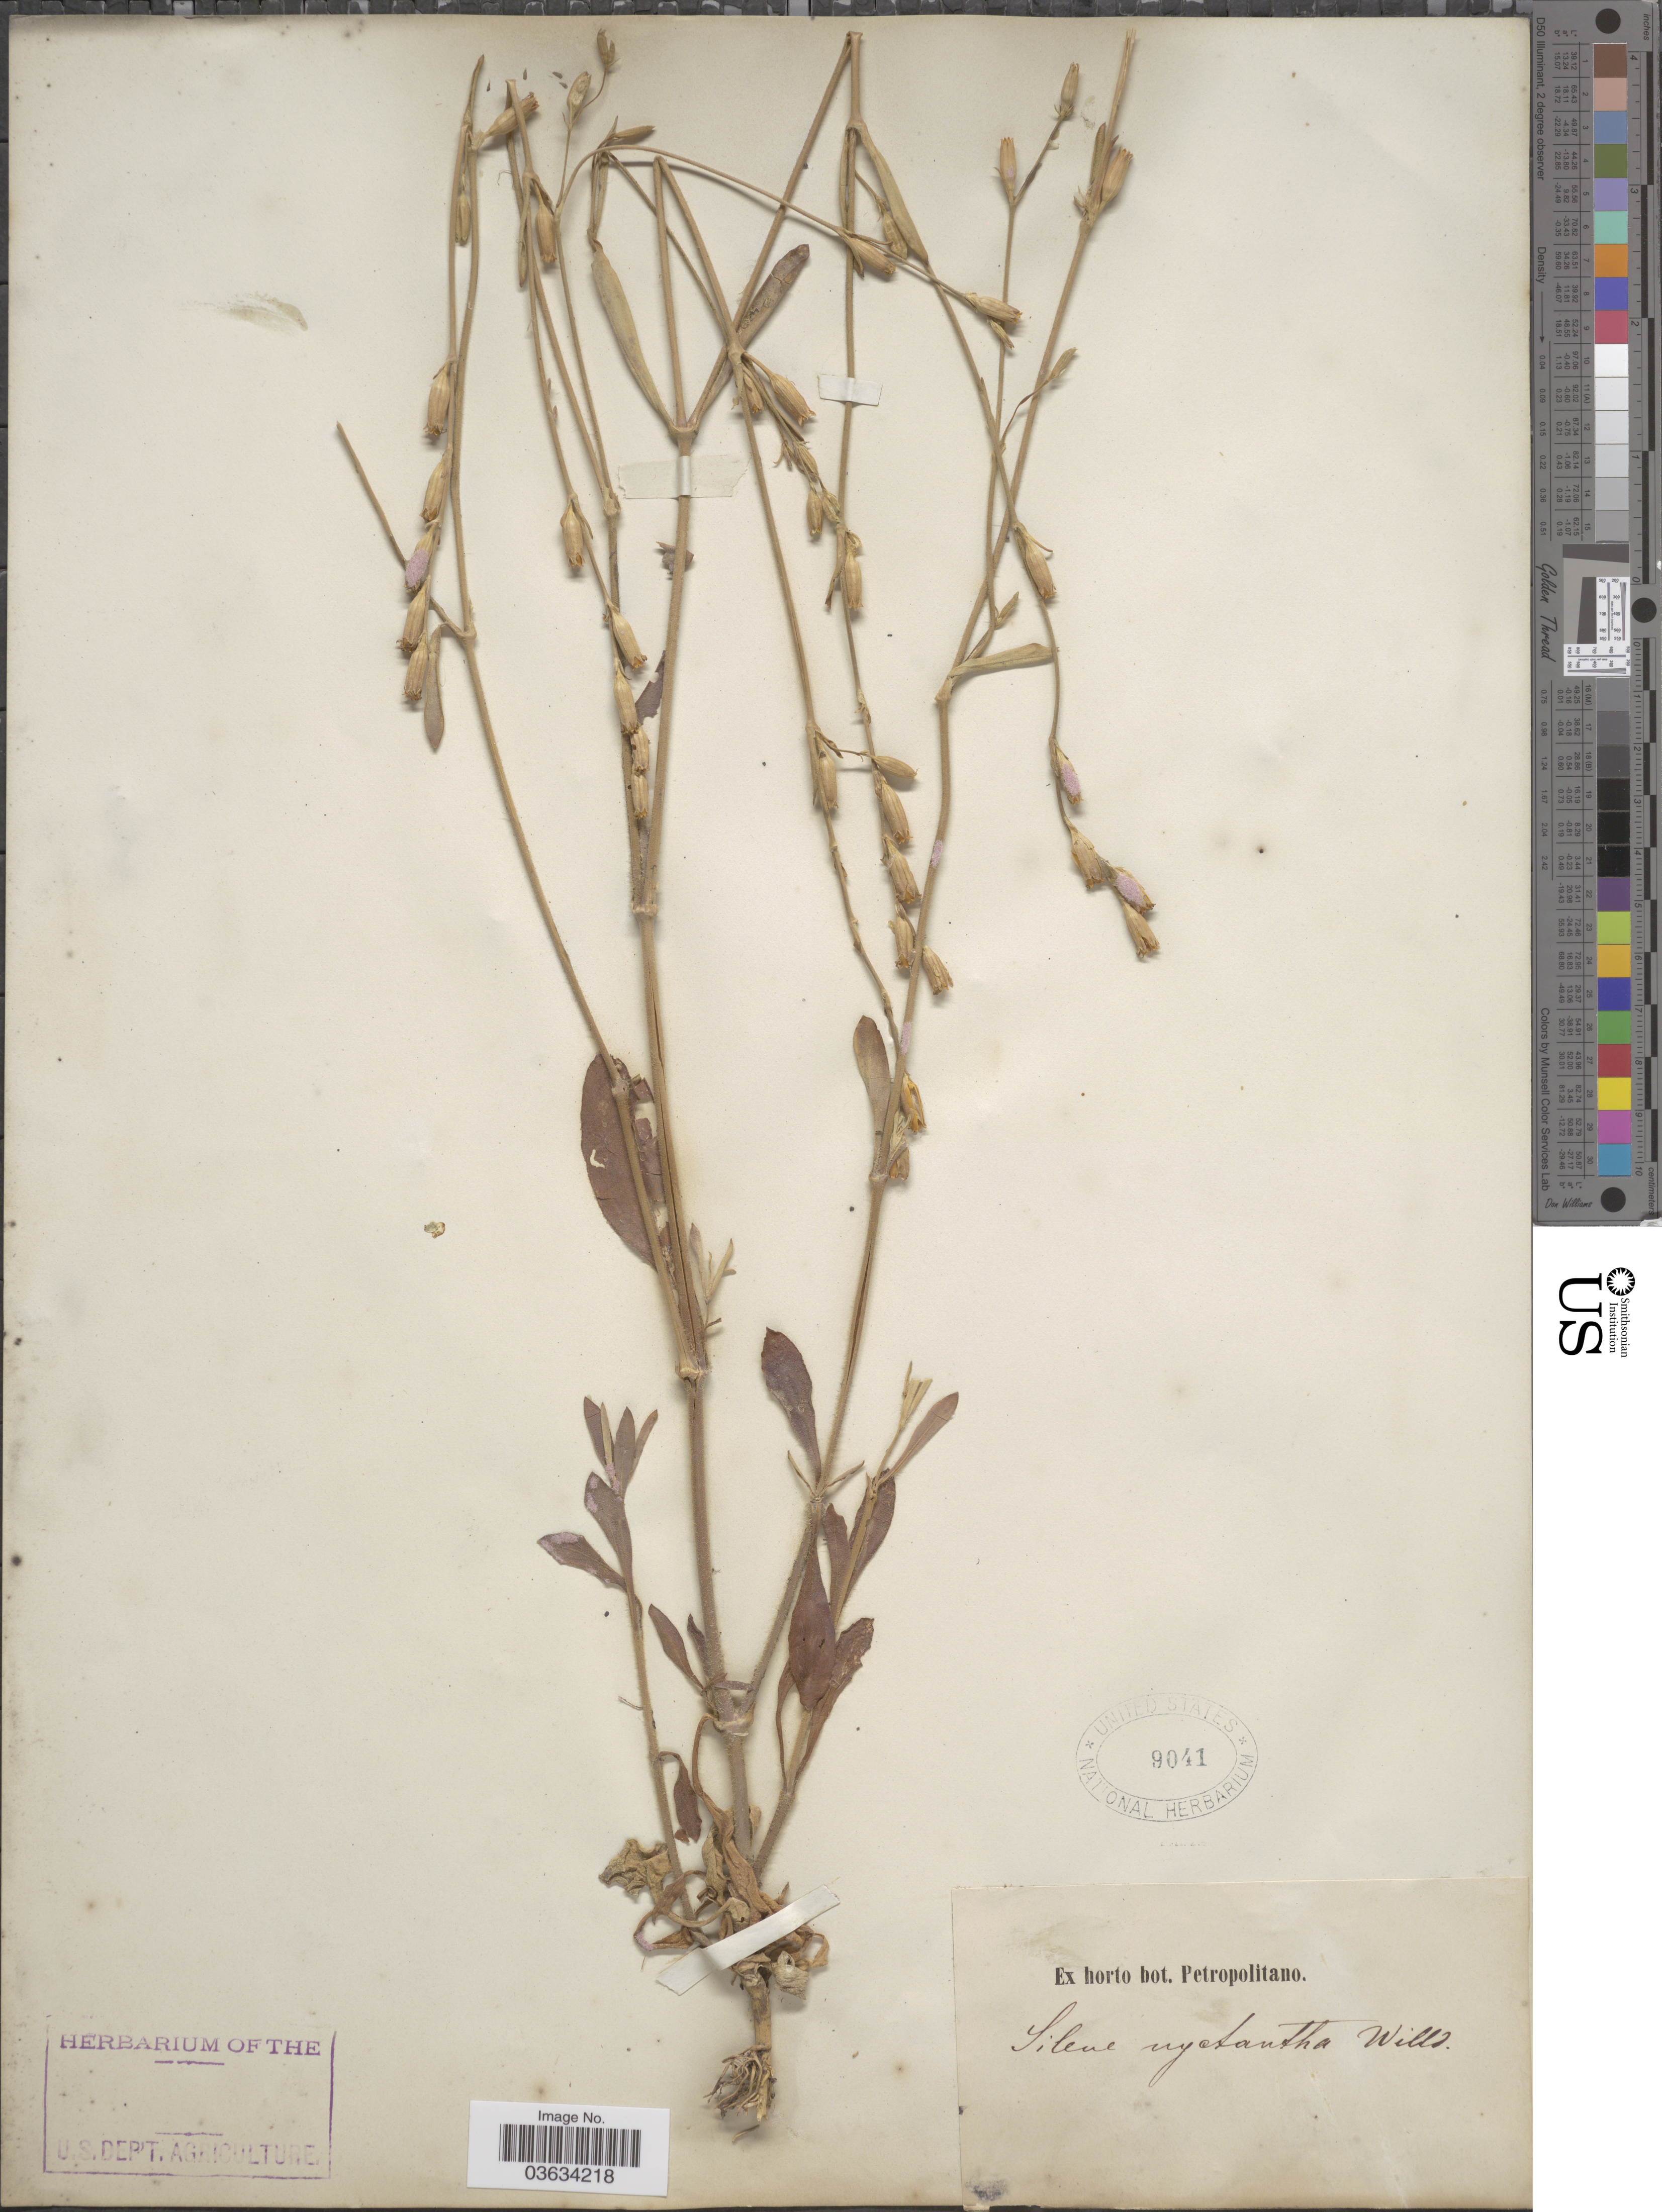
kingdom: Plantae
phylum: Tracheophyta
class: Magnoliopsida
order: Caryophyllales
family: Caryophyllaceae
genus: Silene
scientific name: Silene nyctantha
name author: Fenzl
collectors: ex Horto Bot. Petropolitano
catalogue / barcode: US 9041